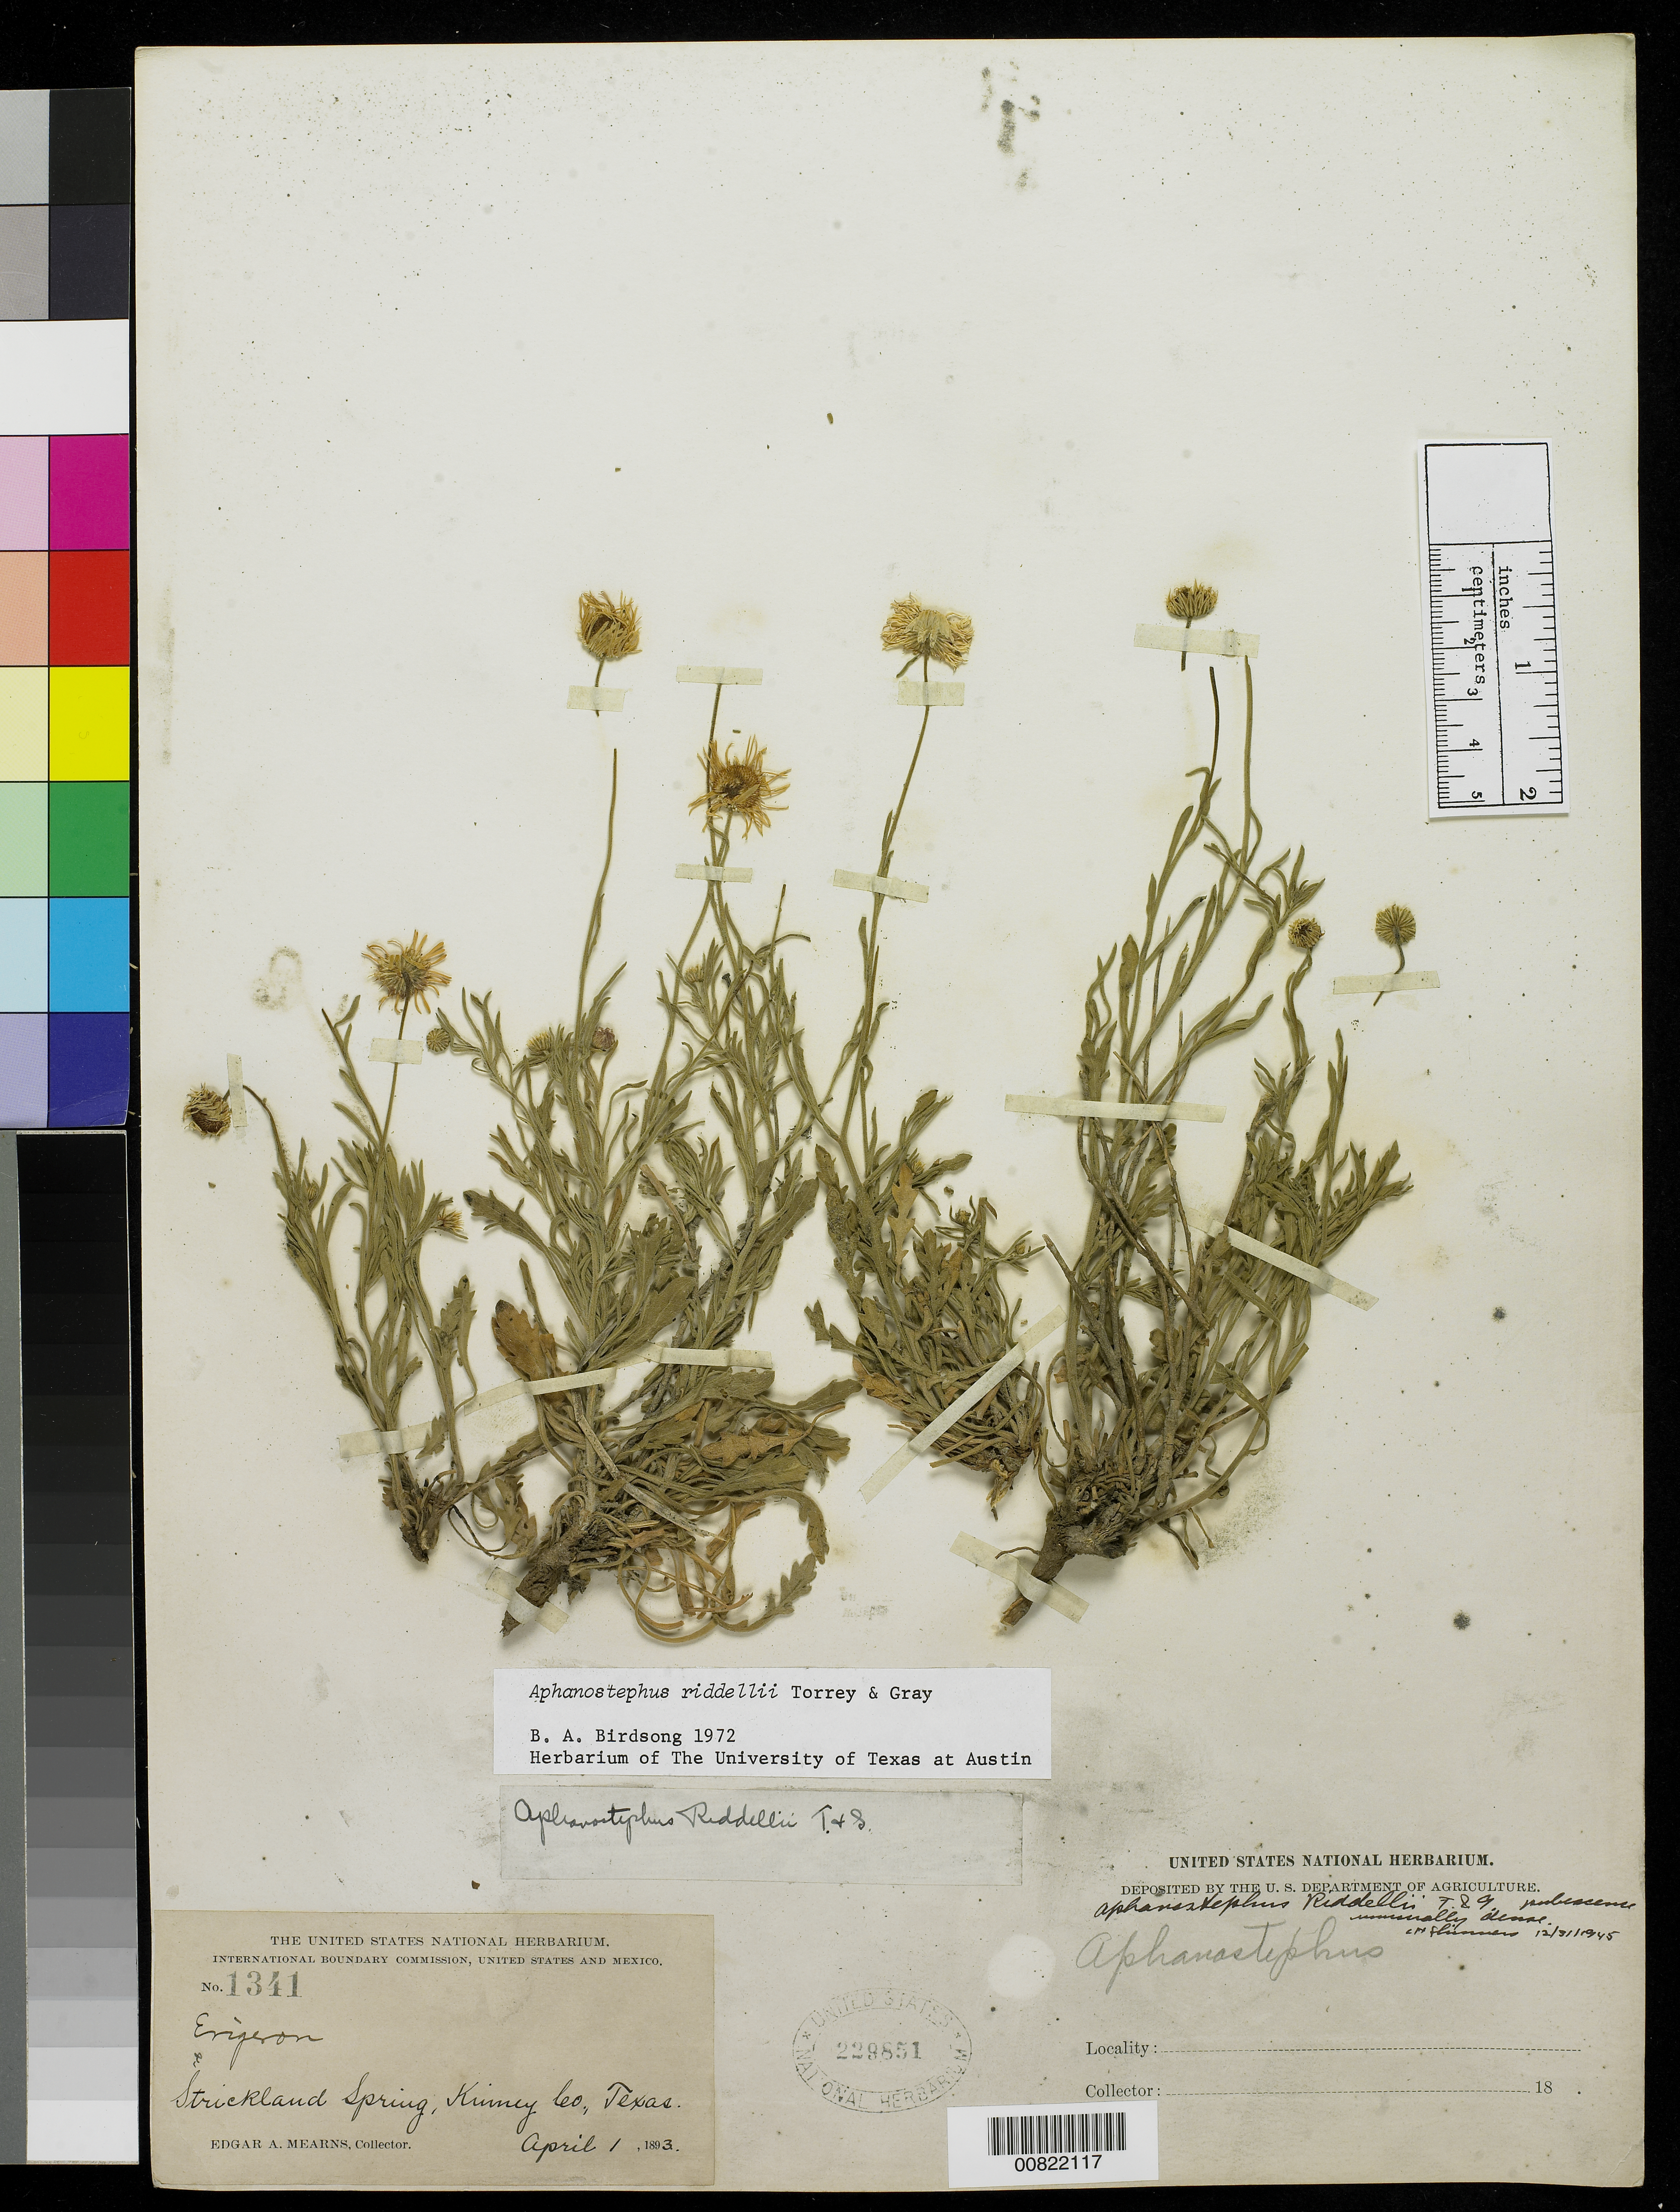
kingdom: Plantae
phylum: Tracheophyta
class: Magnoliopsida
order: Asterales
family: Asteraceae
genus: Aphanostephus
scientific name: Aphanostephus riddellii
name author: Torr. & A. Gray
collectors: E. A. Mearns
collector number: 1341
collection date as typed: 01 Apr 1893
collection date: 1893-04-01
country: United States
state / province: Texas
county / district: Kinney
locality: Strickland Spring, Kinney County, Texas.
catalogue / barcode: US 229851